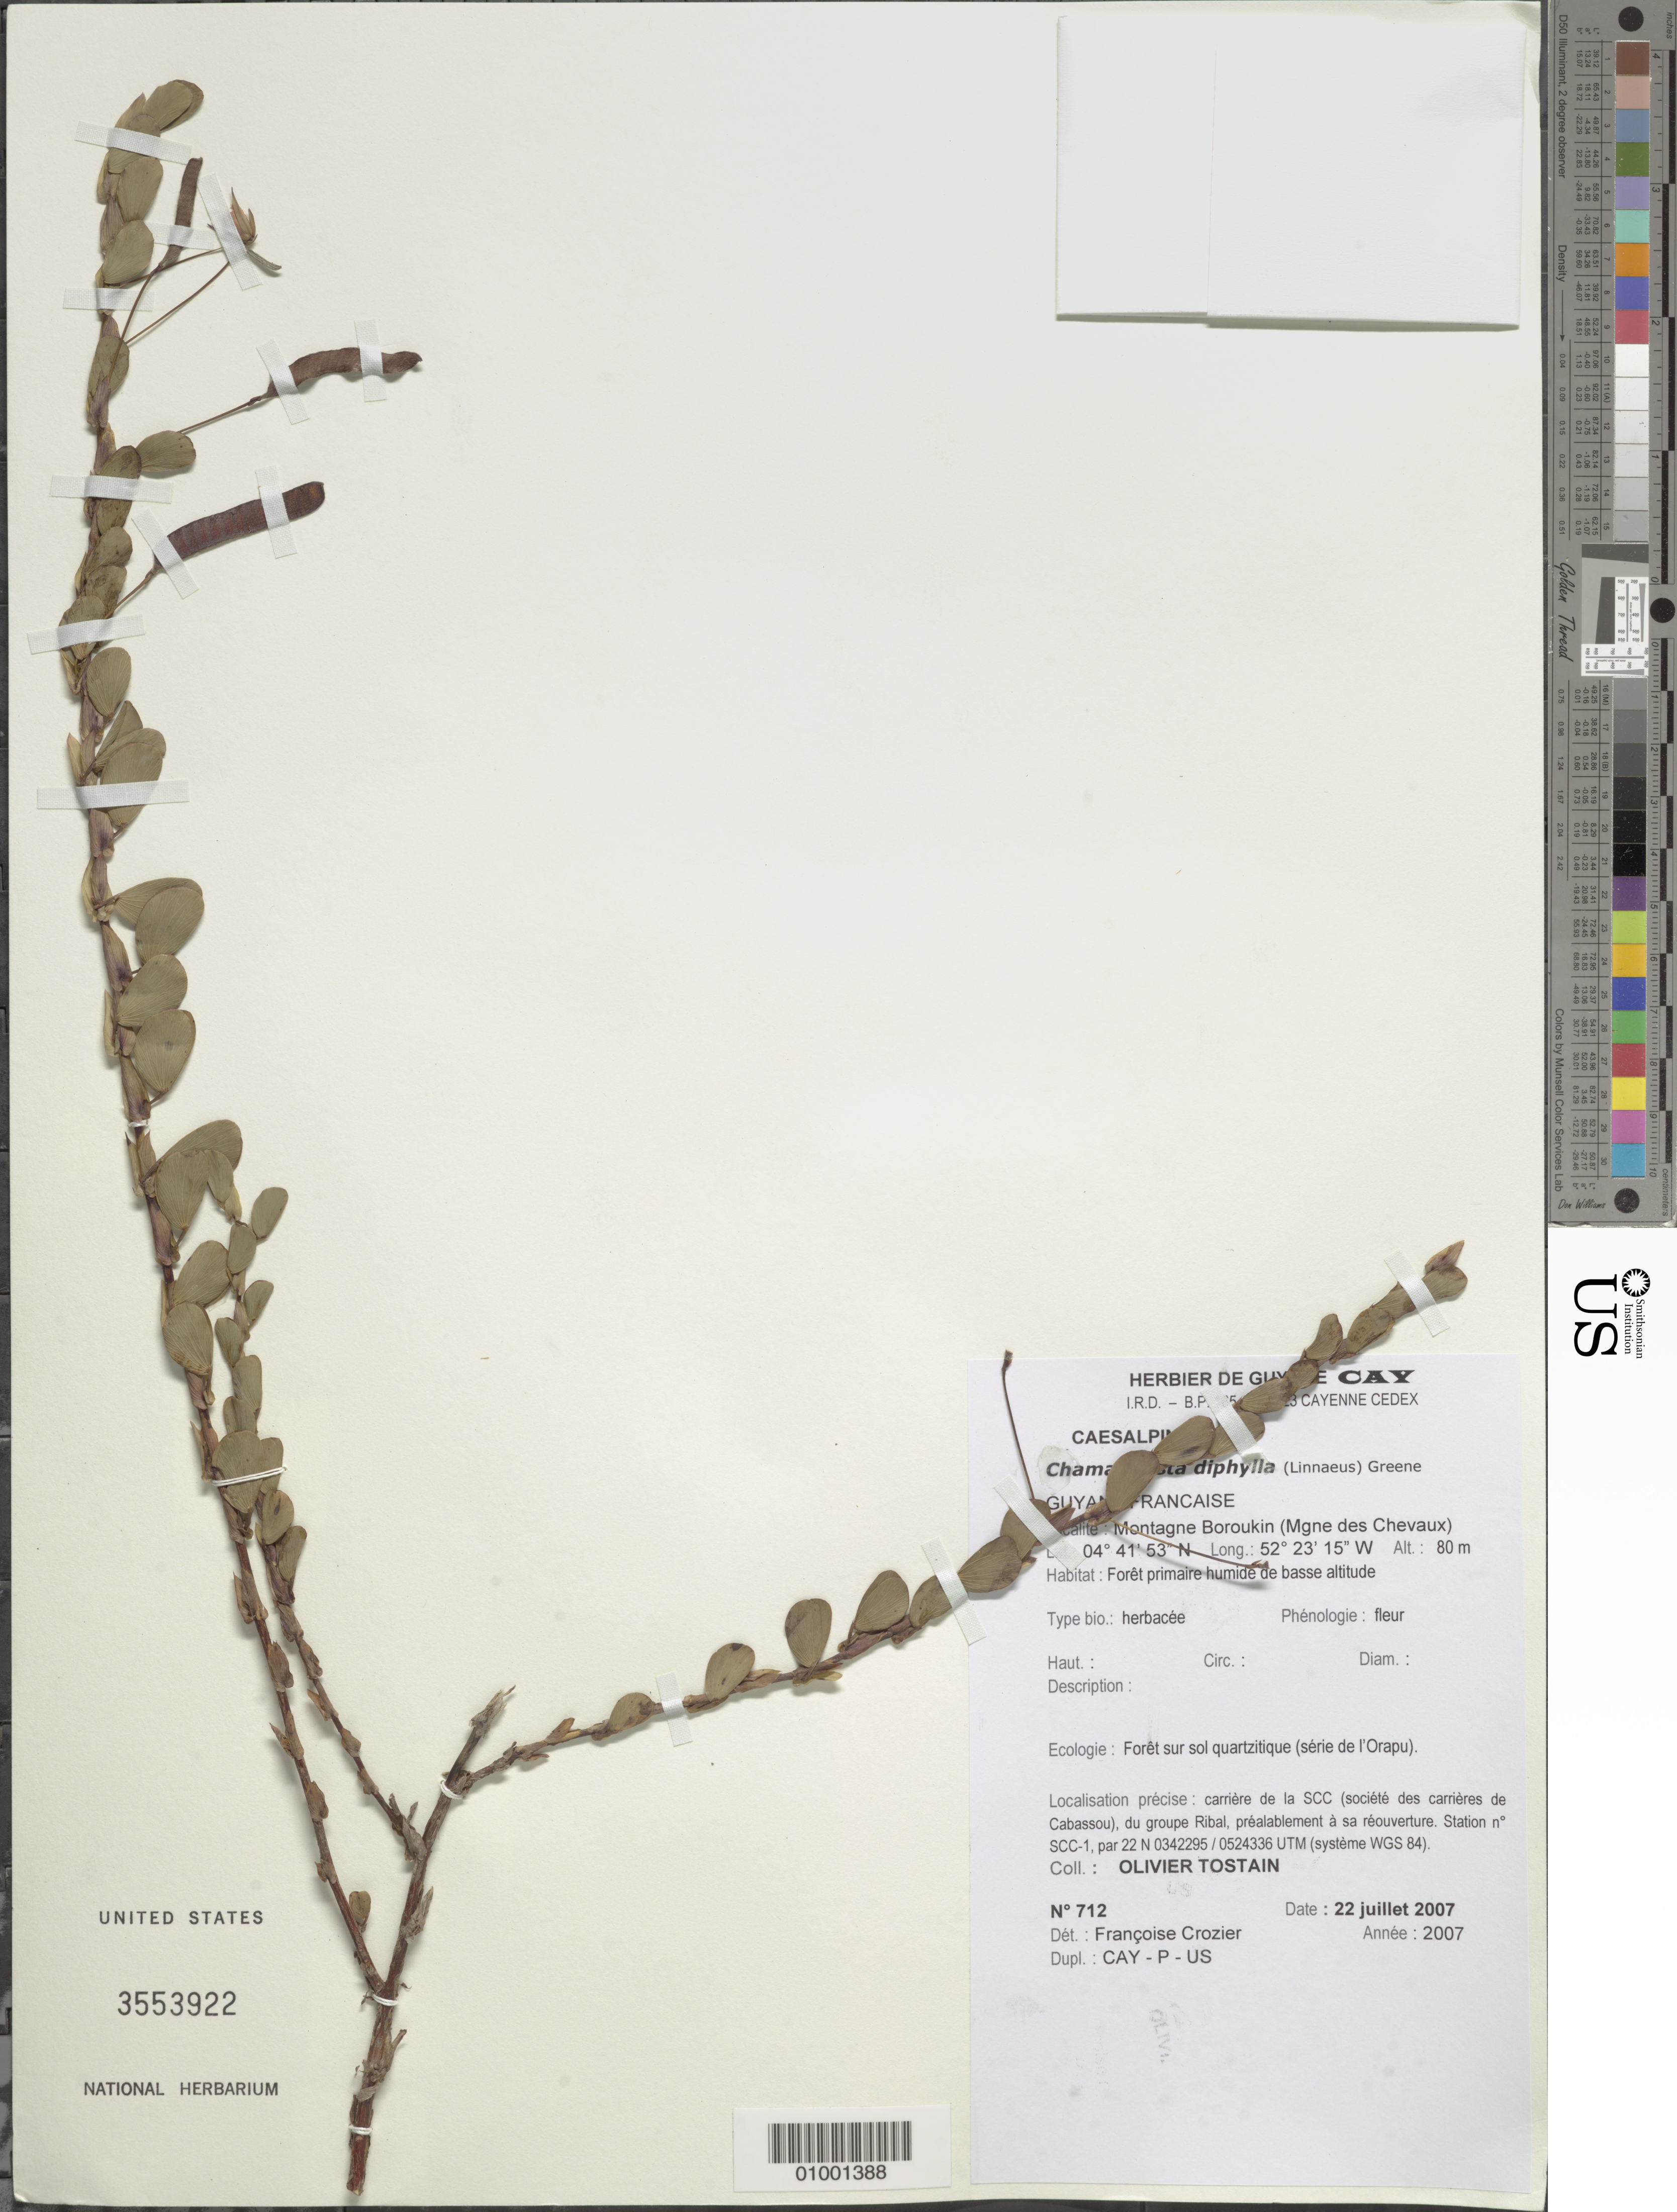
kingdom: Plantae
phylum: Tracheophyta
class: Magnoliopsida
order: Fabales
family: Fabaceae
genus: Chamaecrista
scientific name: Chamaecrista diphylla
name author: (L.) Greene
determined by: Crozier, F.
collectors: O. Tostain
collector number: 712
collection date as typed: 22-Jul-07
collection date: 2007-07-22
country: French Guiana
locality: Montagne Boroukin (Mgne des Chevaux); carriere de la SCC (societe des carrieres de Cabassou) du groupe Ribal, prealablement a sa reouverte. Station no.SCC-1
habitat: Foret primaire humide de basse altitude. Foret sur sol quartzitique (serie de l'Orapu)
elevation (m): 80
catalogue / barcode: US 3553922